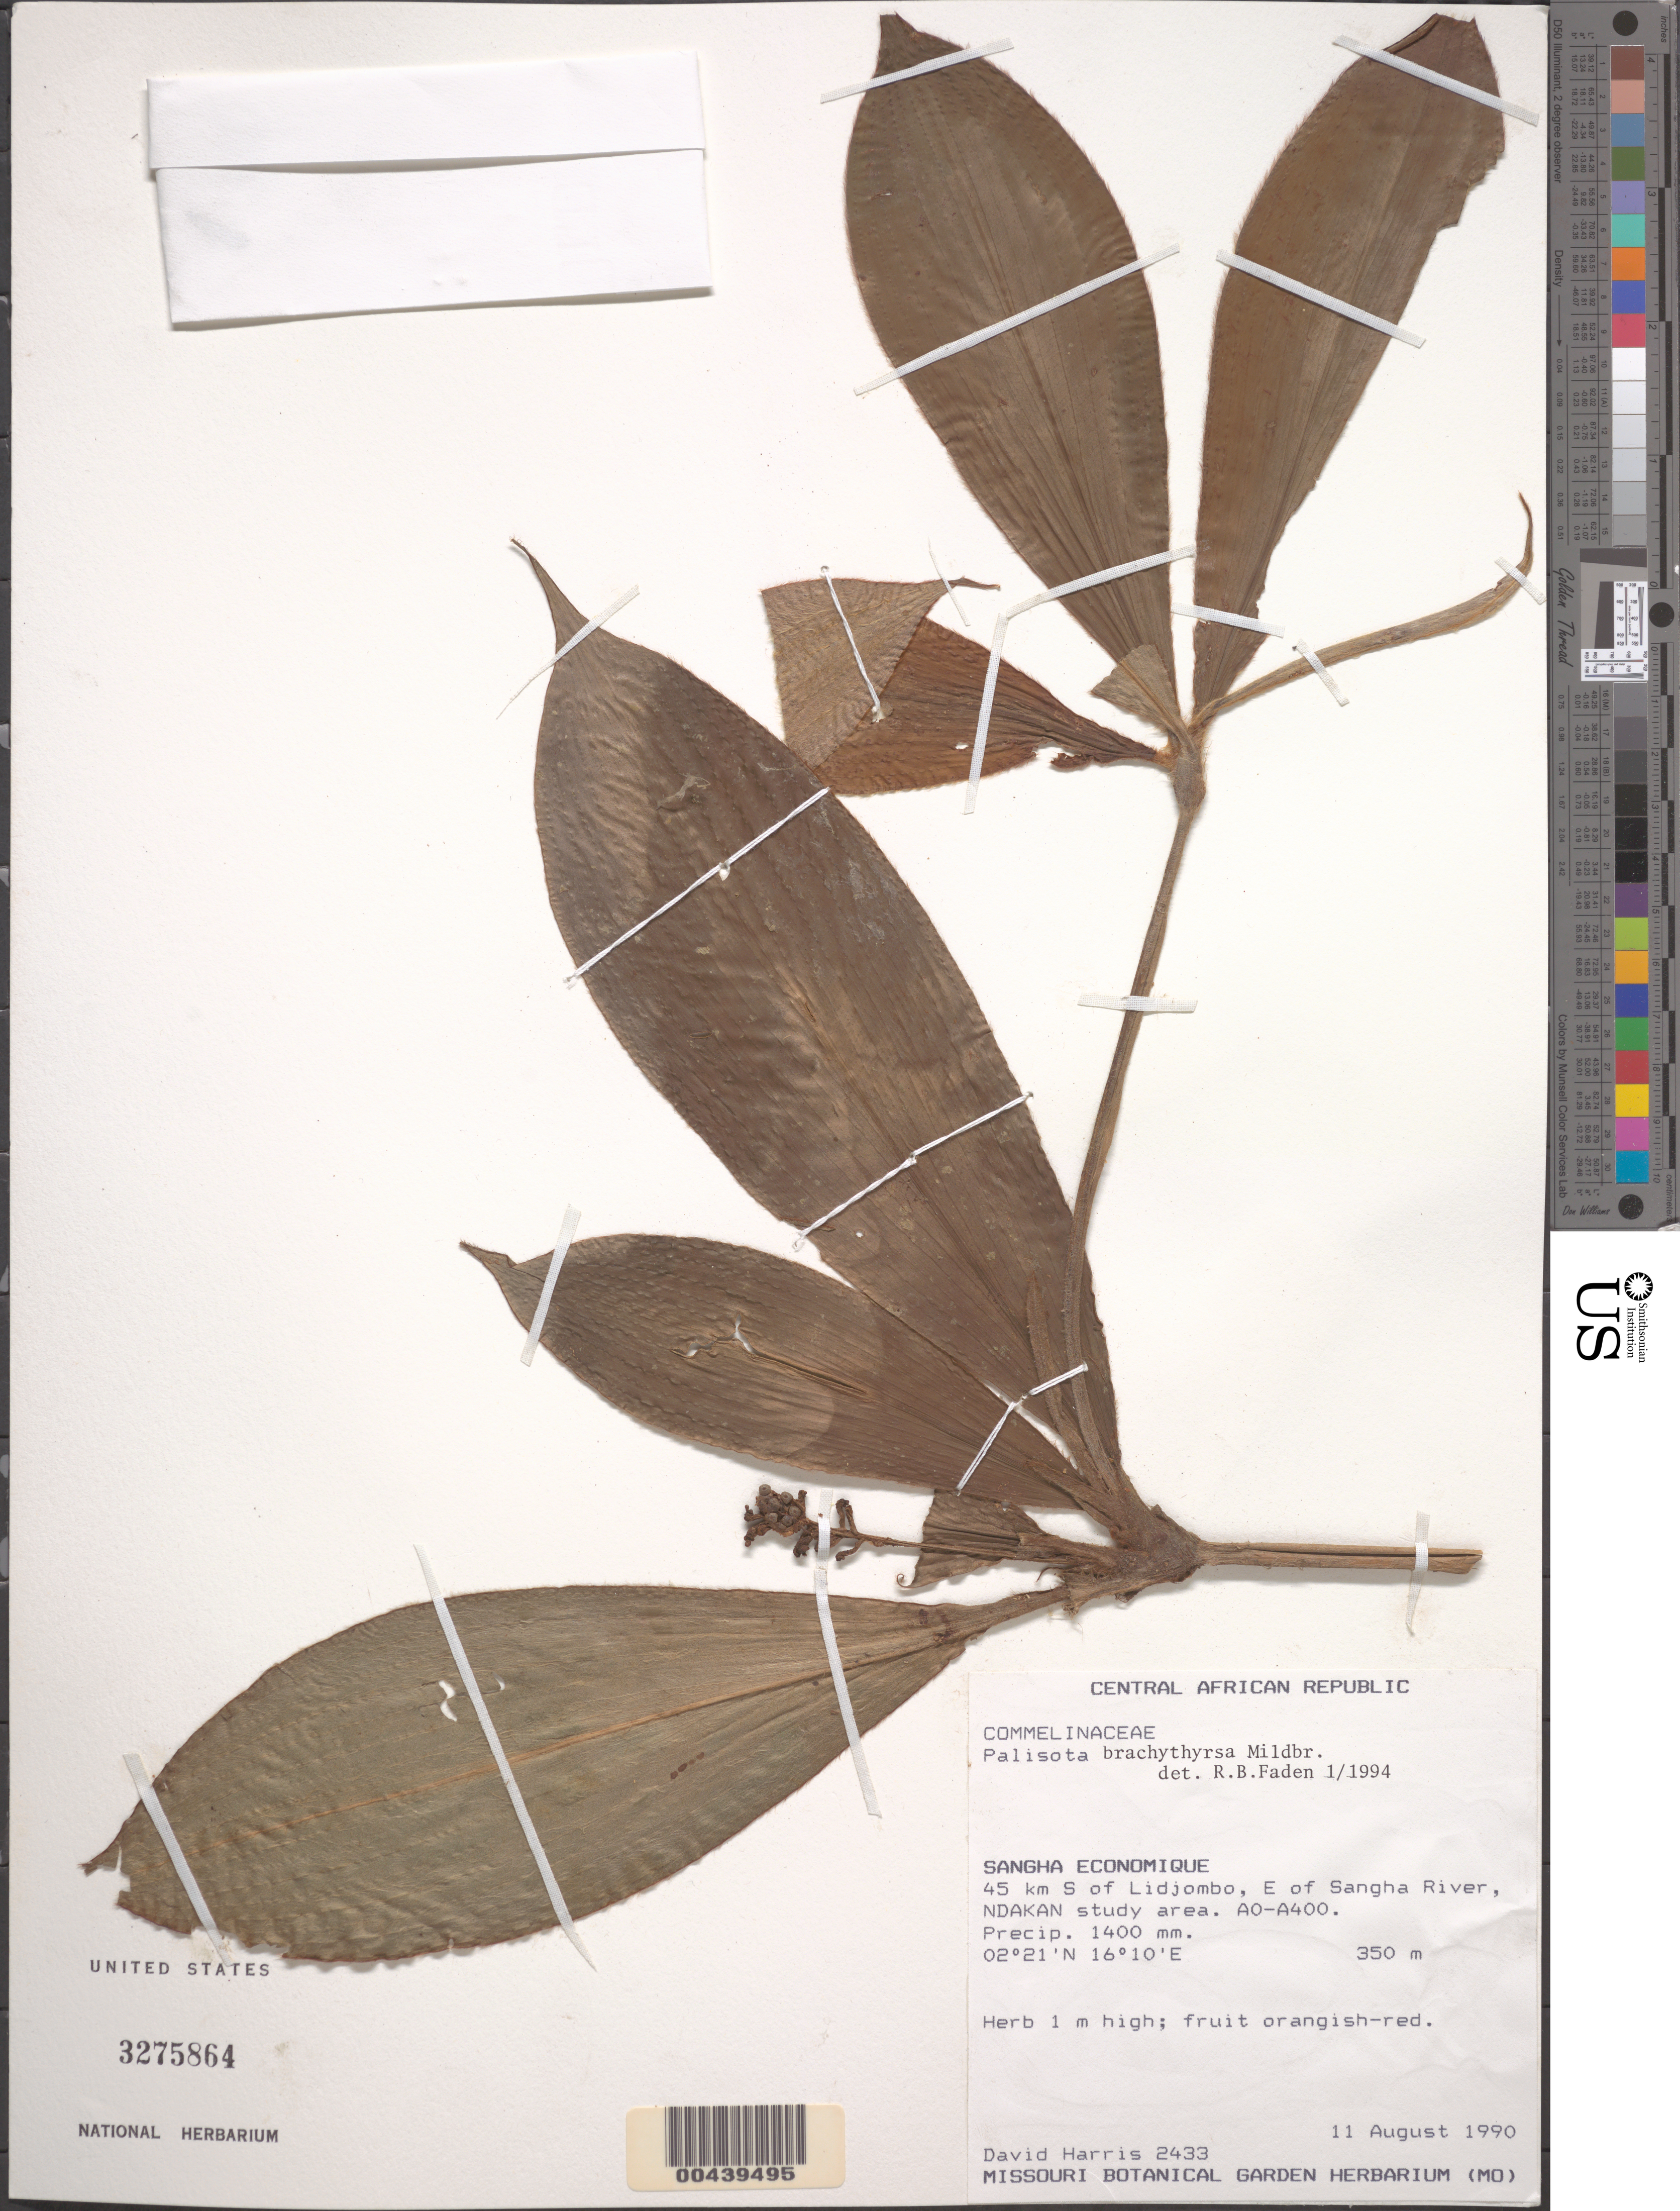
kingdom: Plantae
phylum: Tracheophyta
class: Liliopsida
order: Commelinales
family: Commelinaceae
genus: Palisota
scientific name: Palisota brachythyrsa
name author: Mildbr.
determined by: Faden, Robert B., (US), Smithsonian Institution - National Museum of Natural History (UNITED STATES)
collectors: D. J. Harris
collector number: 2433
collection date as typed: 11 Aug 1990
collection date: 1990-08-11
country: Central African Republic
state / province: Sangha-Mbaere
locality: S of Lidjombo, E of Sangha River, Ndakan Study area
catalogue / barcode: US 3275864